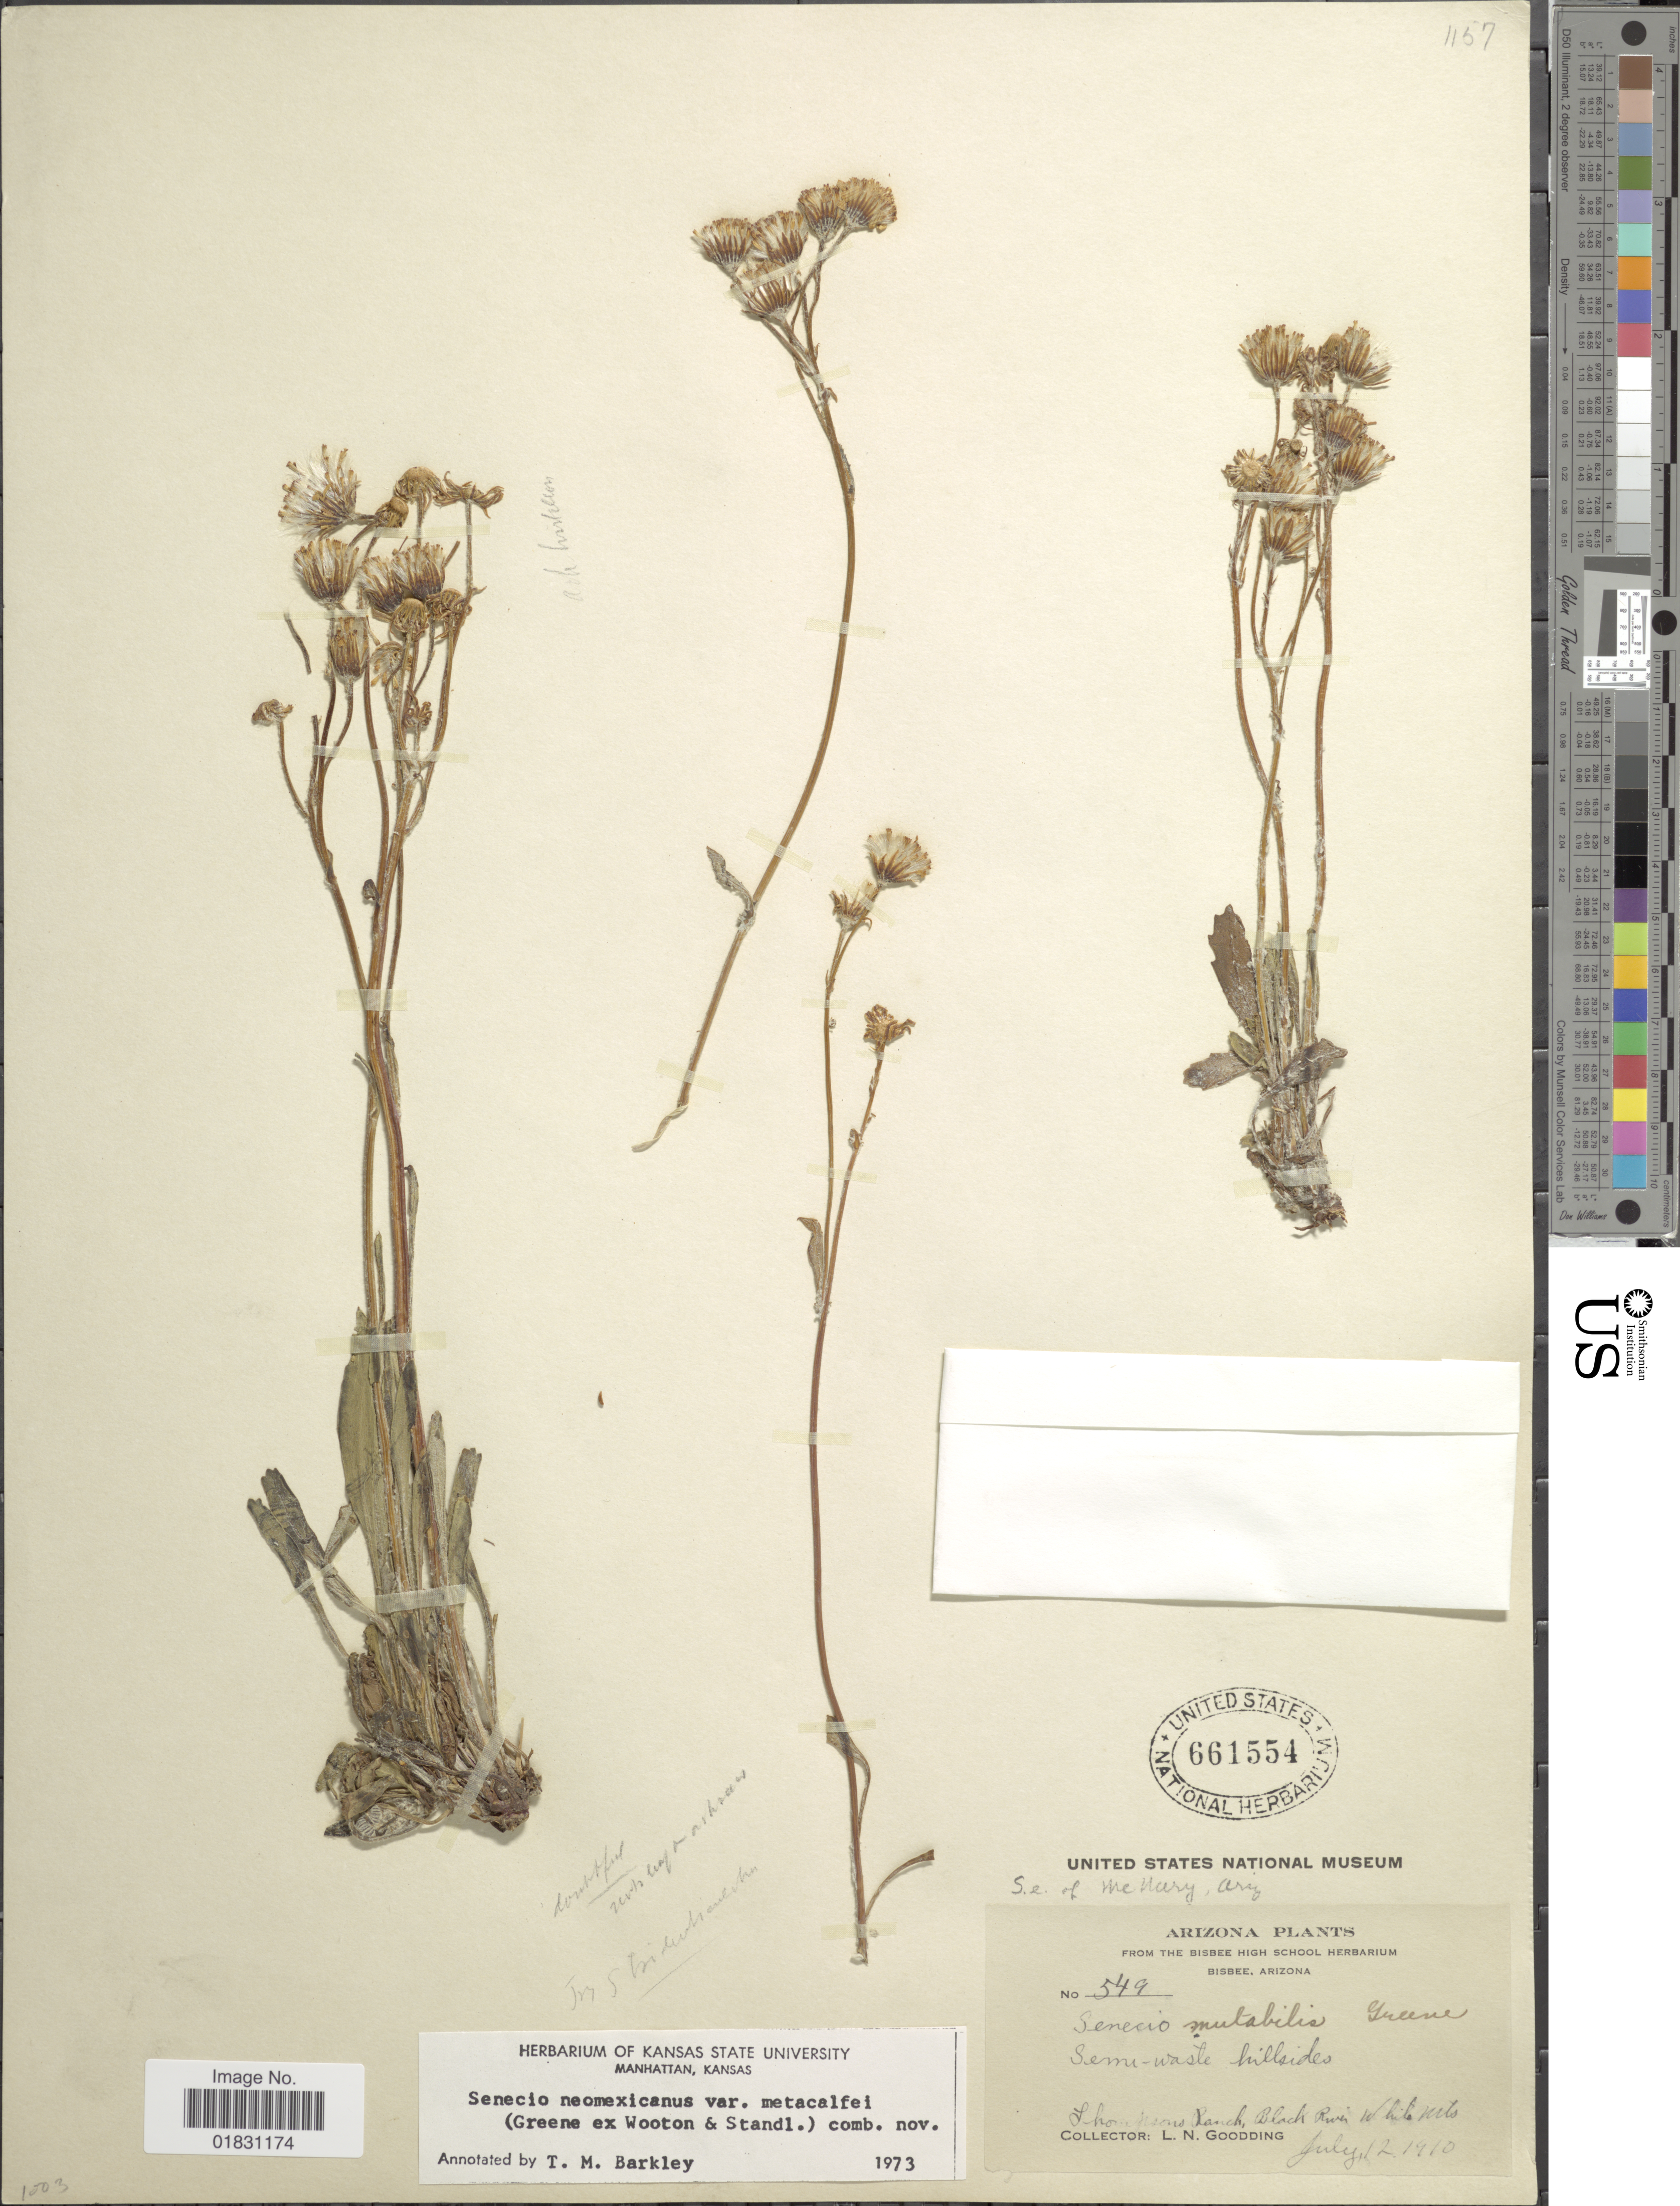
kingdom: Plantae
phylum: Tracheophyta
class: Magnoliopsida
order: Asterales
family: Asteraceae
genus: Packera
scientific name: Packera neomexicana var. metcalfei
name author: (Greene ex Wooton & Standl.) Trock & T.M. Barkley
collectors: L. N. Goodding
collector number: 549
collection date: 1910-07-12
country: United States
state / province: Arizona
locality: Bisbee, Arizona, Semi-waste hillsides, Thompsons Ranch, Black River White Mts.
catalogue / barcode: US 661554